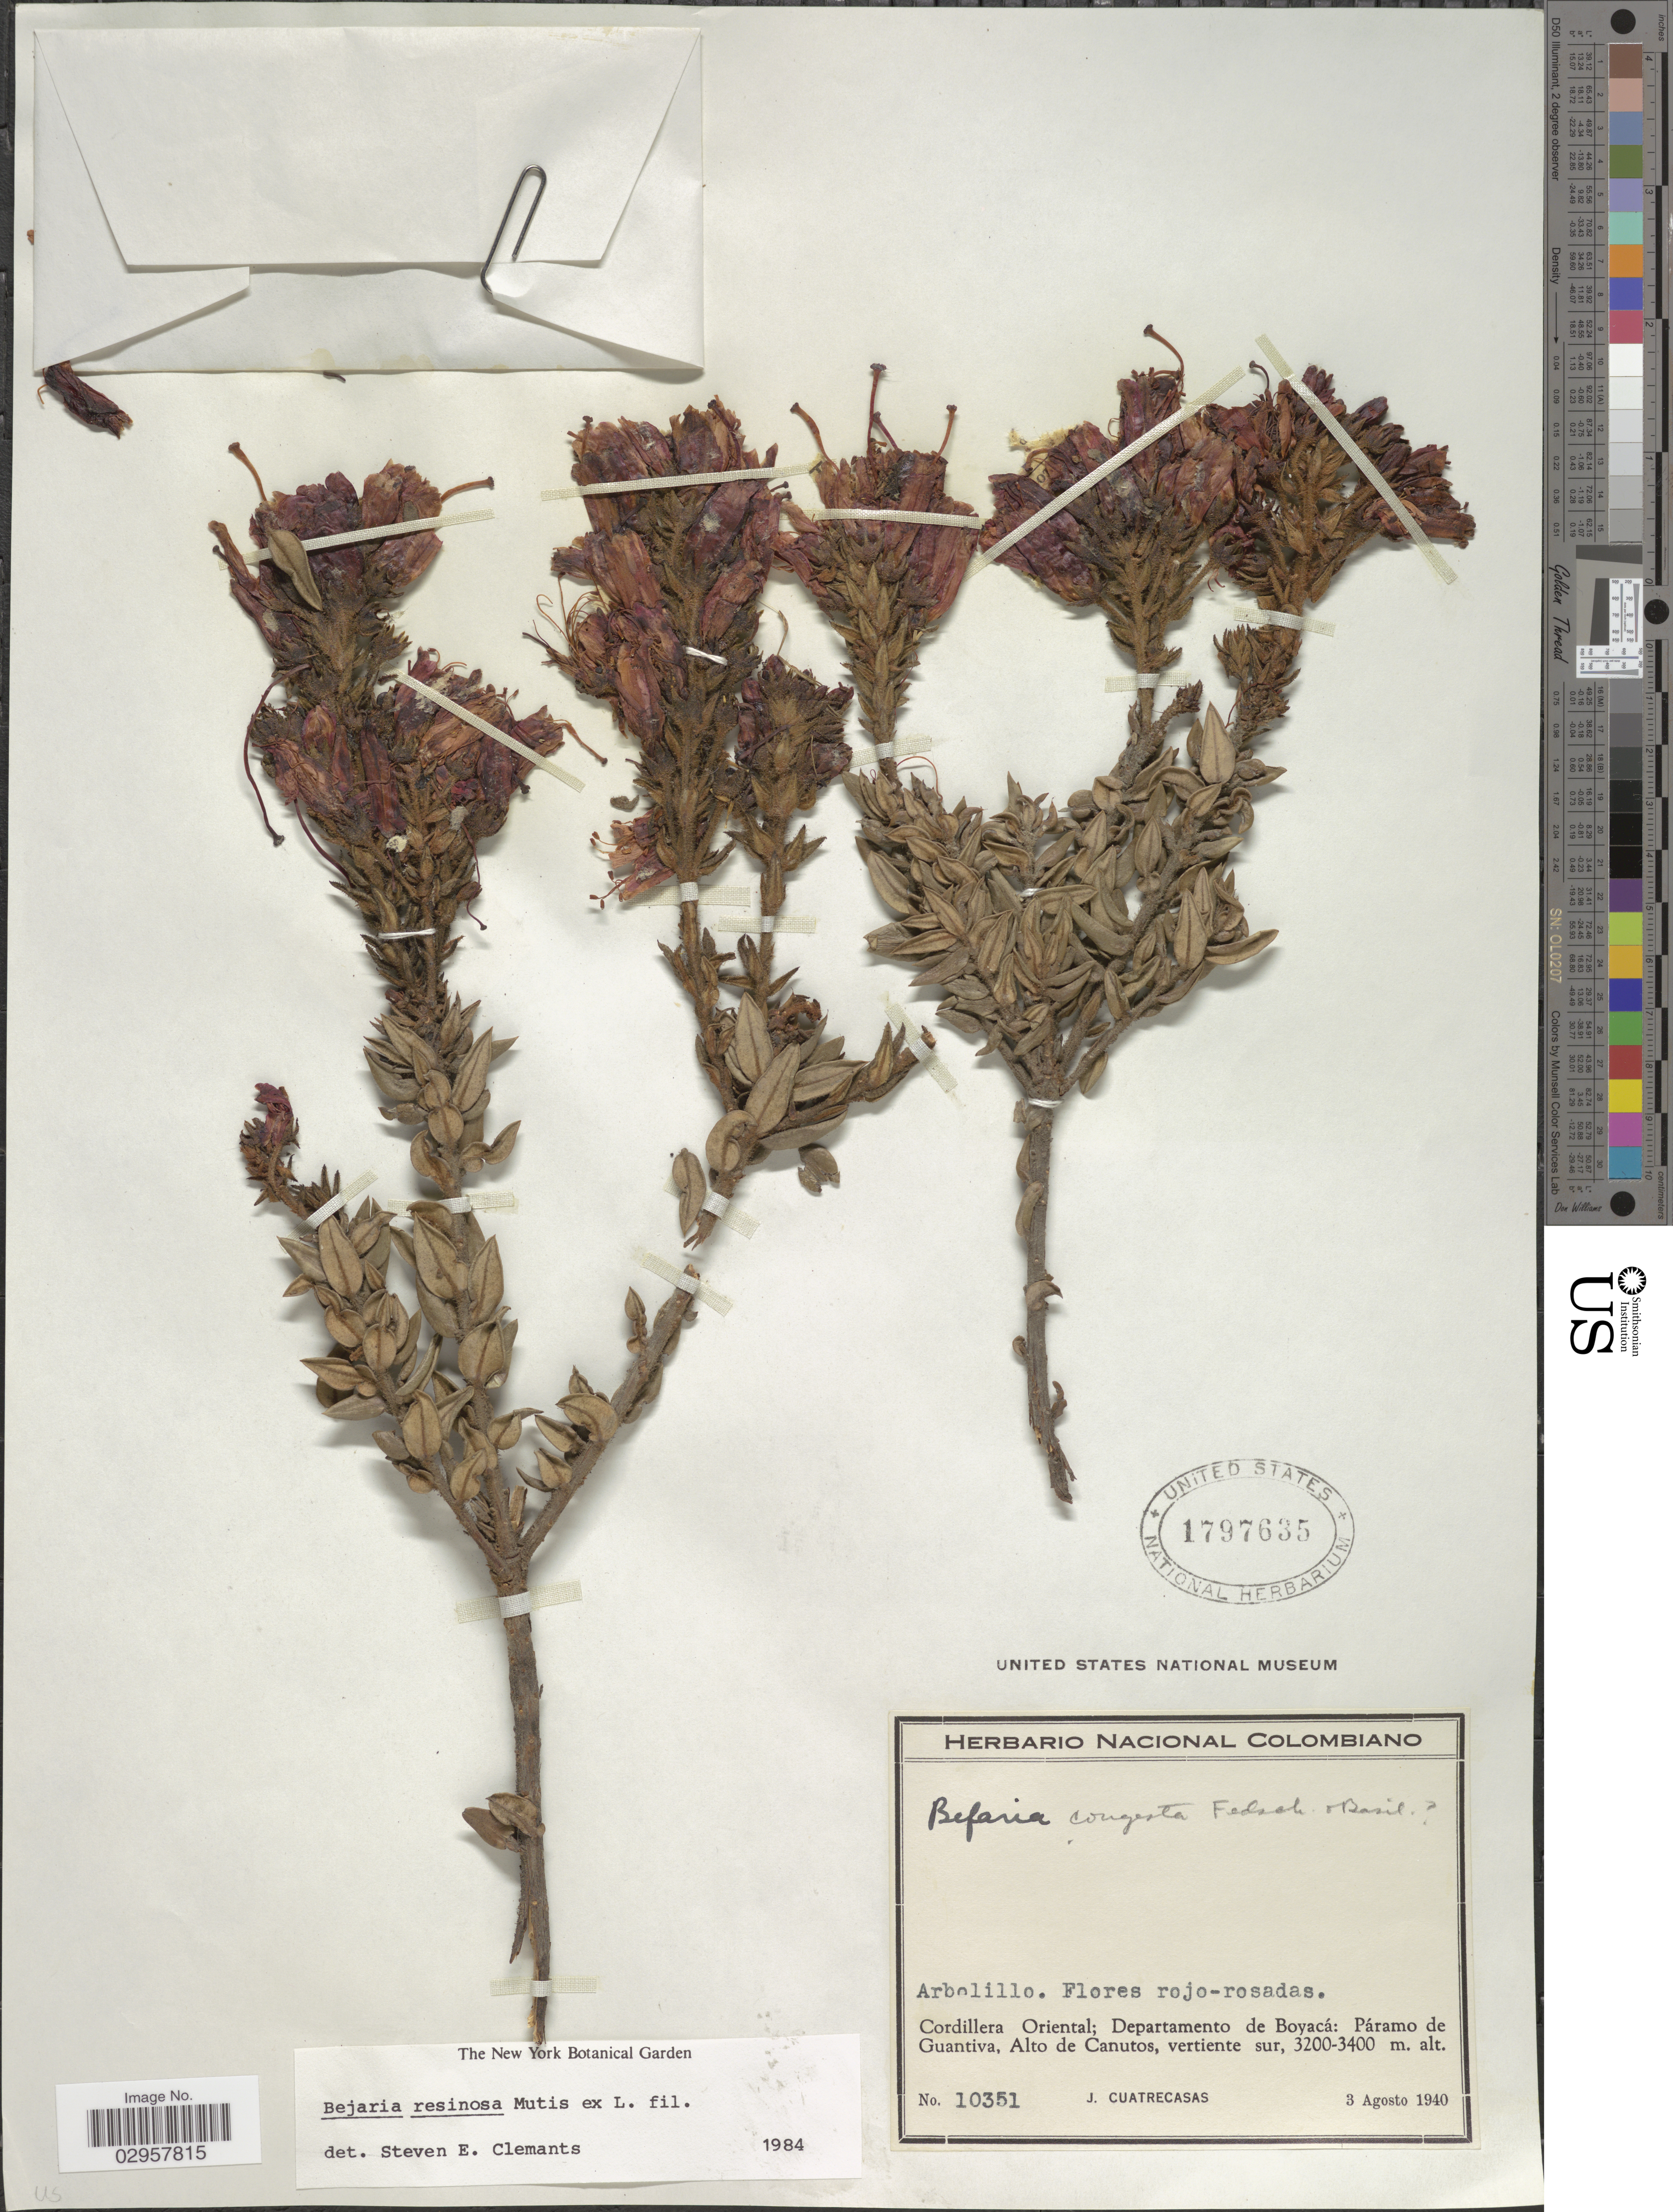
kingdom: Plantae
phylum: Tracheophyta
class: Magnoliopsida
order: Ericales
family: Ericaceae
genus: Befaria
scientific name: Befaria resinosa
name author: Mutis ex L. f.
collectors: J. Cuatrecasas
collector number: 10351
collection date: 1940-08-03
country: Colombia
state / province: Boyacá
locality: Cordillera Oriental; Departamento de Boyacá: Páramo de Guantiva, Alto de Canutos, vertiente sur.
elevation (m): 3200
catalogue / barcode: US 1797635